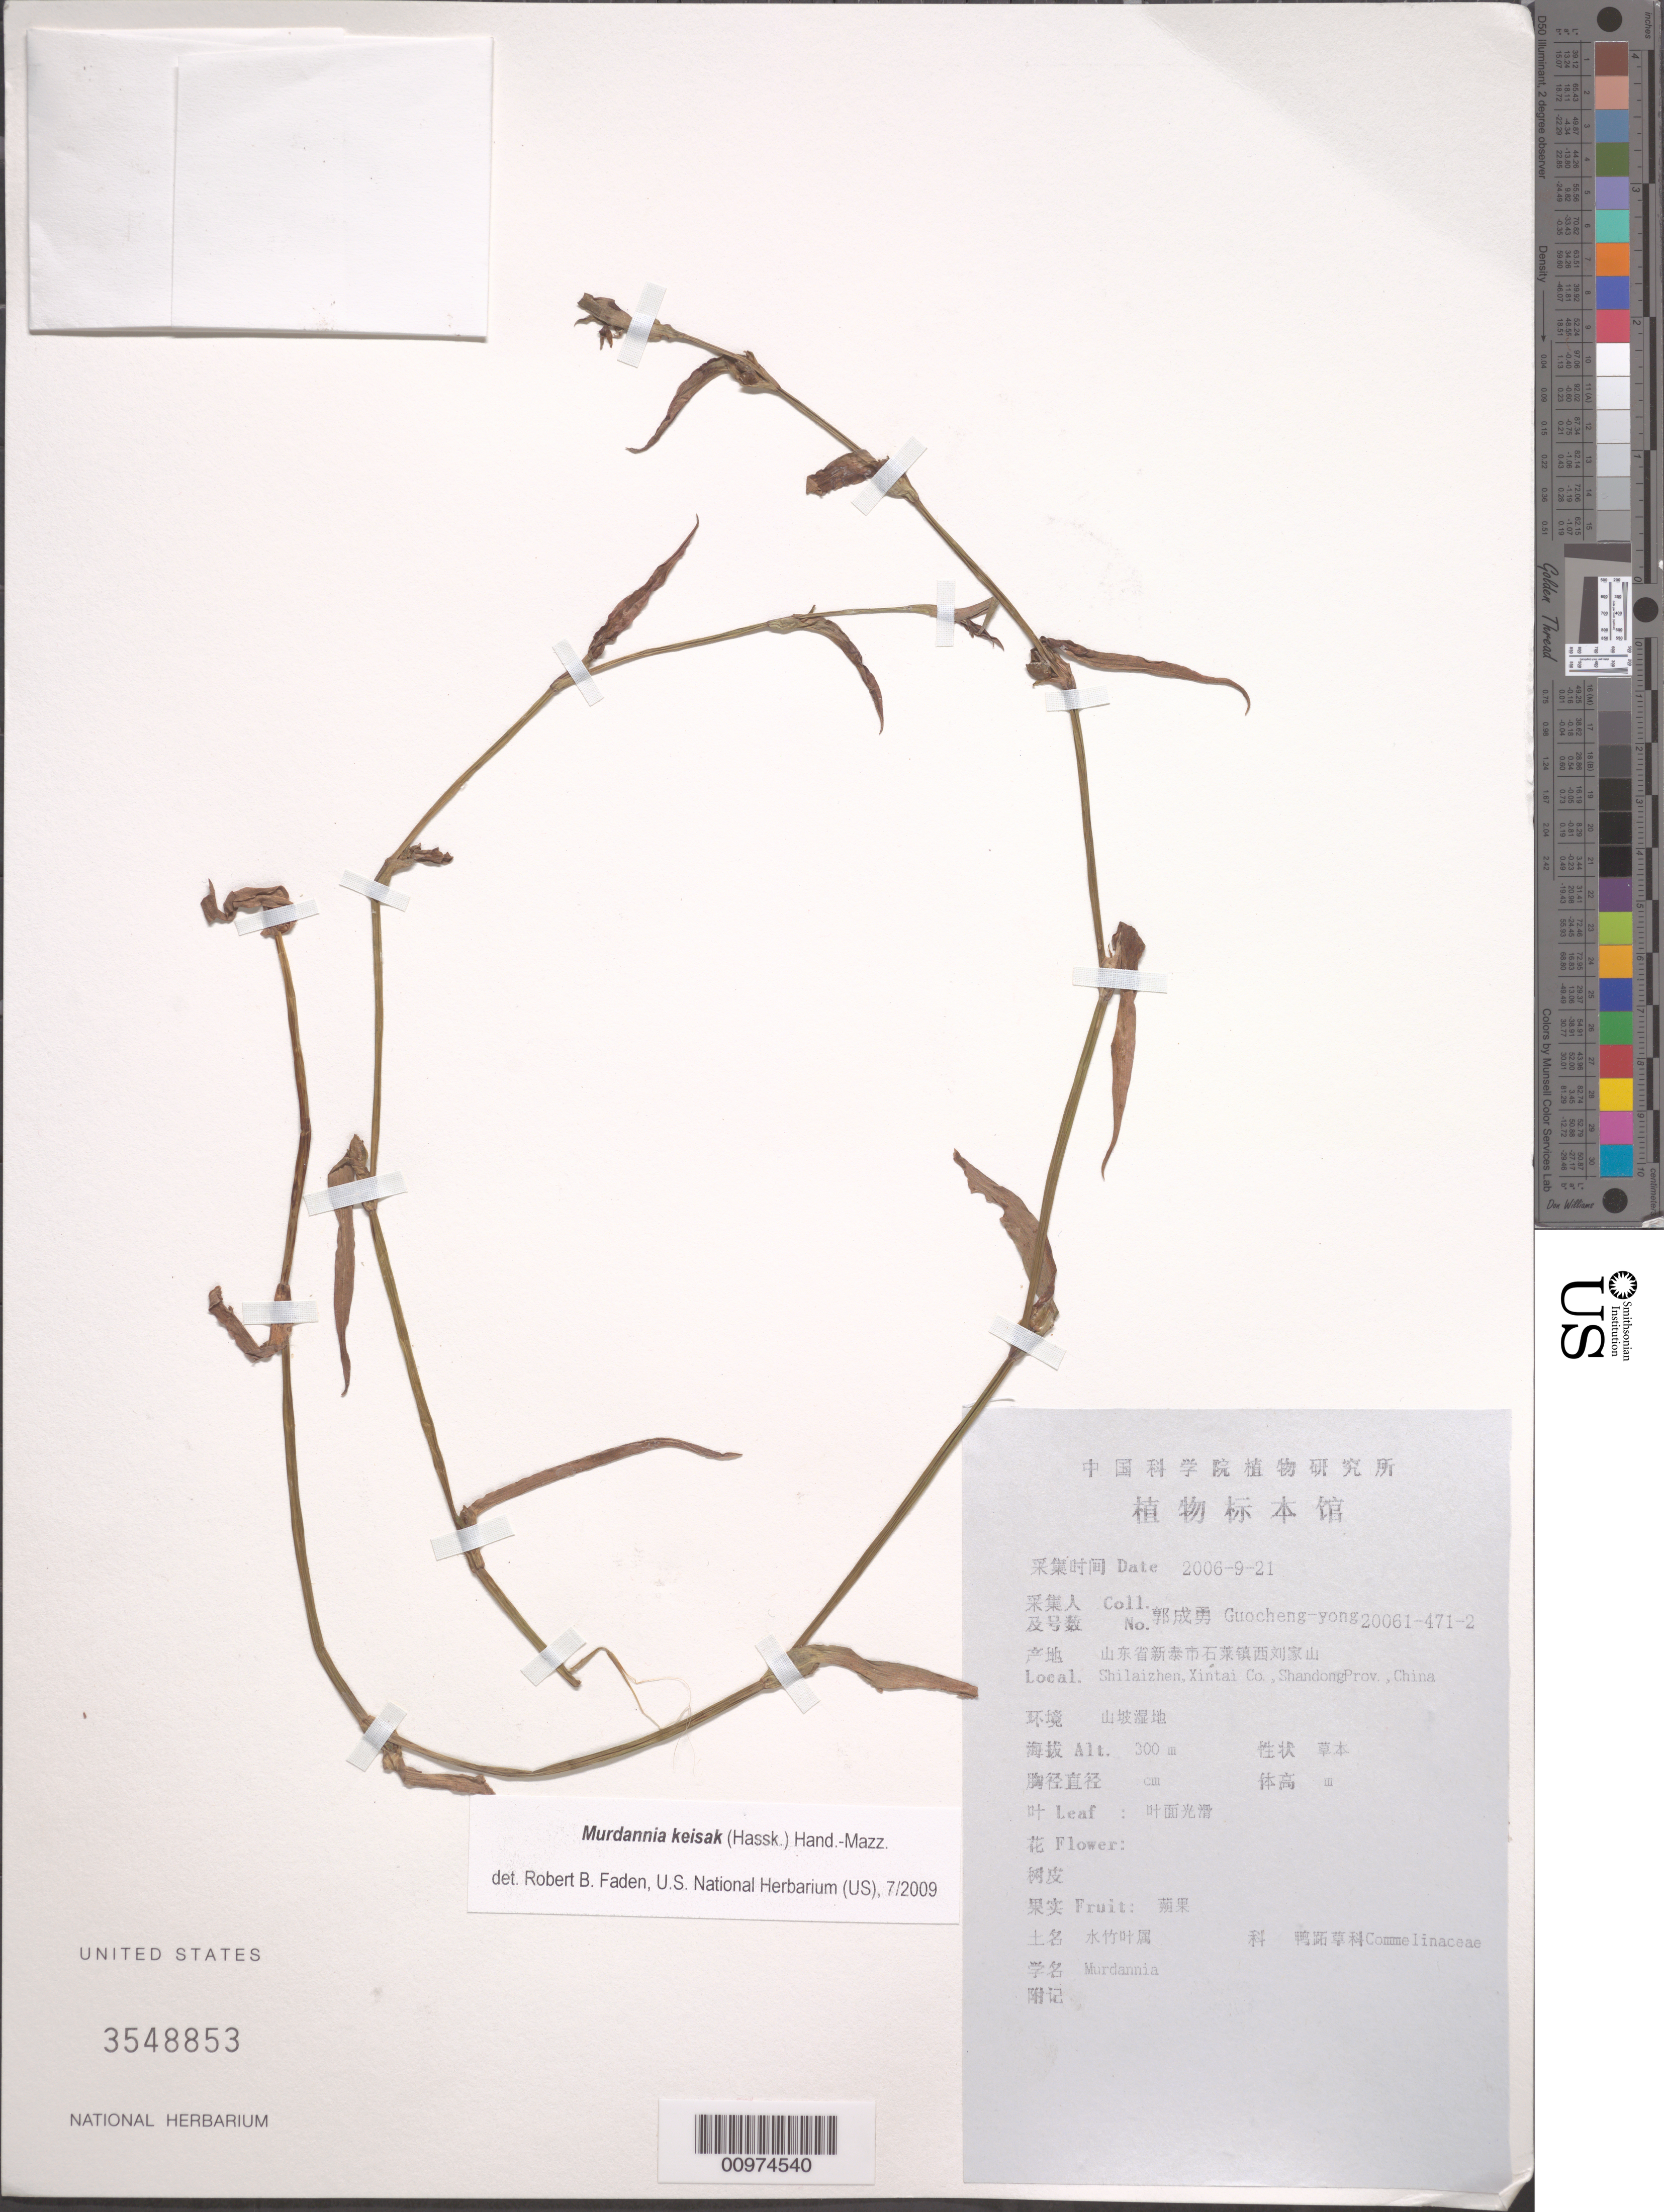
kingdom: Plantae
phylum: Tracheophyta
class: Liliopsida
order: Commelinales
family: Commelinaceae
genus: Murdannia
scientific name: Murdannia keisak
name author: (Hassk.) Hand.-Mazz.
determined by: Faden, Robert B., (US), Smithsonian Institution - National Museum of Natural History (UNITED STATES)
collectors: Guo cheng-yong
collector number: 20061-471-2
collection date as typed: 21 Sep 2006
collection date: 2006-09-21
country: China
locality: Shilaizhen, Xintai Co., Shandong Prov.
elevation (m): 300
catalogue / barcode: US 3548853